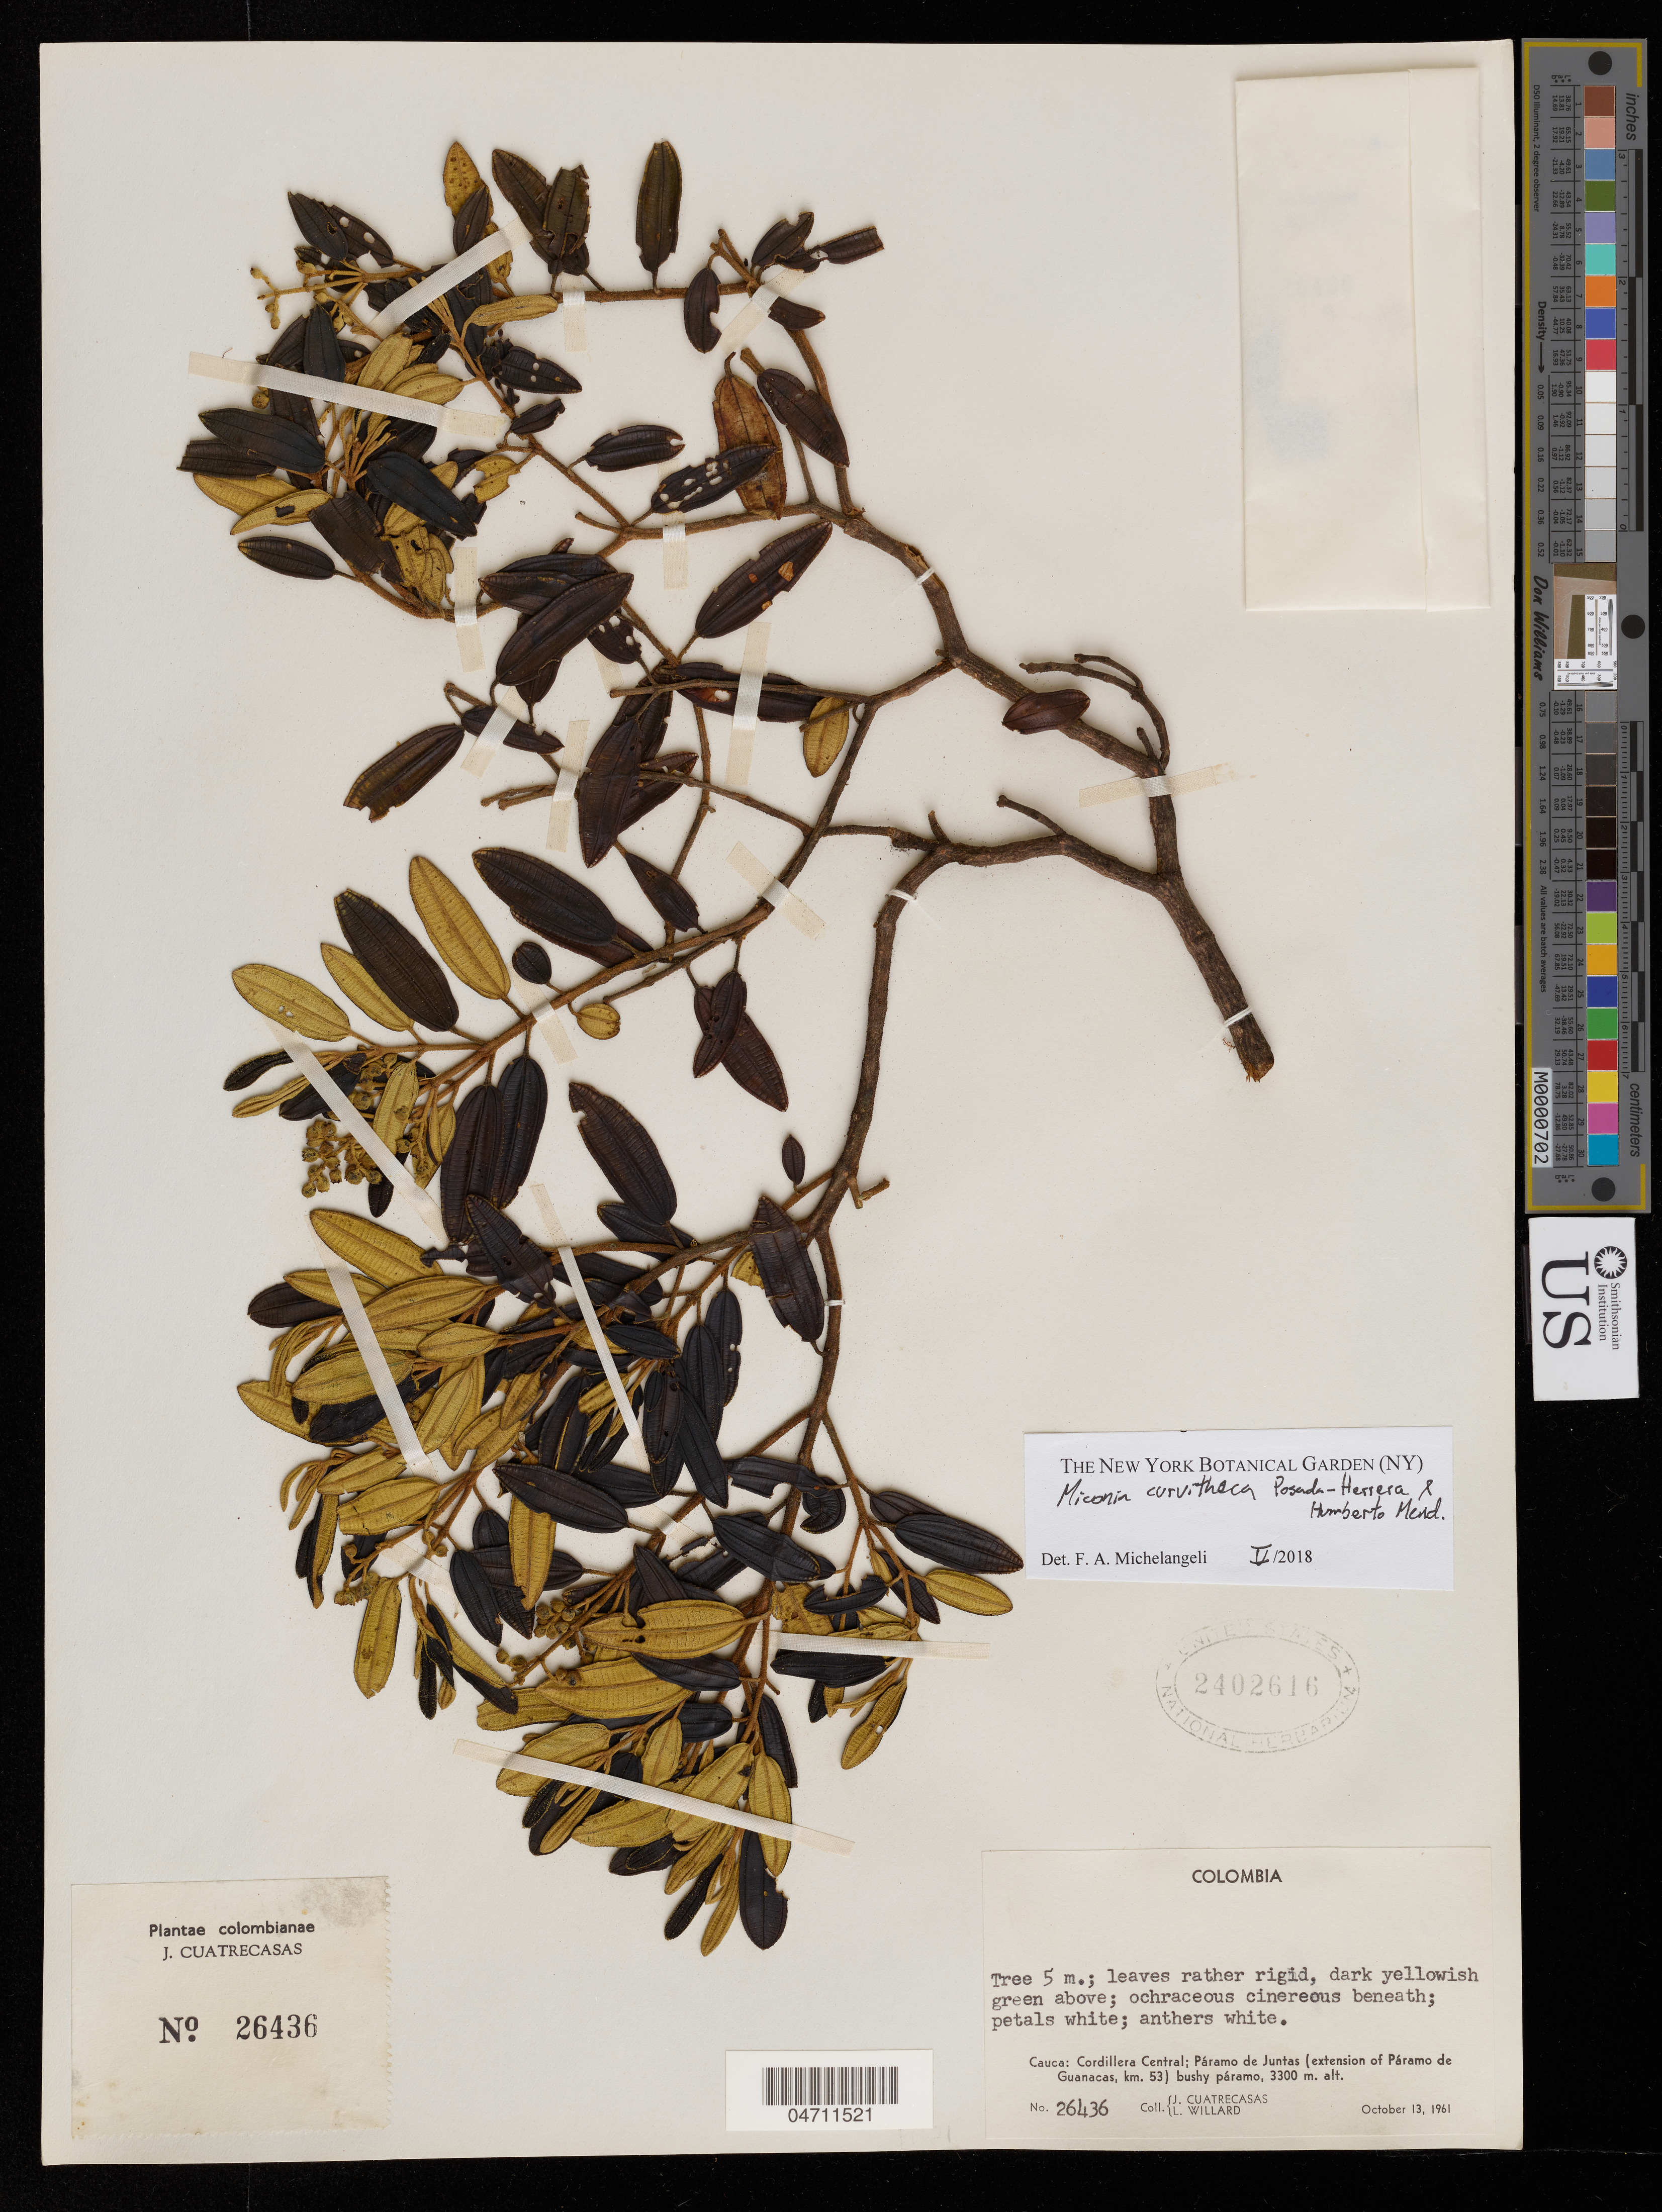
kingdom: Plantae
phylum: Tracheophyta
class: Magnoliopsida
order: Myrtales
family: Melastomataceae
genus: Miconia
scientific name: Miconia curvitheca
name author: Posada- Herrera & H. Mend.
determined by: Michelangeli, F. A.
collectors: J. Cuatrecasas & L. Willard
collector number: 26436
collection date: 1961-10-13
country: Colombia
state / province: Cauca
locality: Cordillera Central; Páramo de Juntas (extension of Páramo de Guanacas, km. 53) bushy páramo.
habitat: bushy paramo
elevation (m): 3300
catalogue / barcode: US 2402616